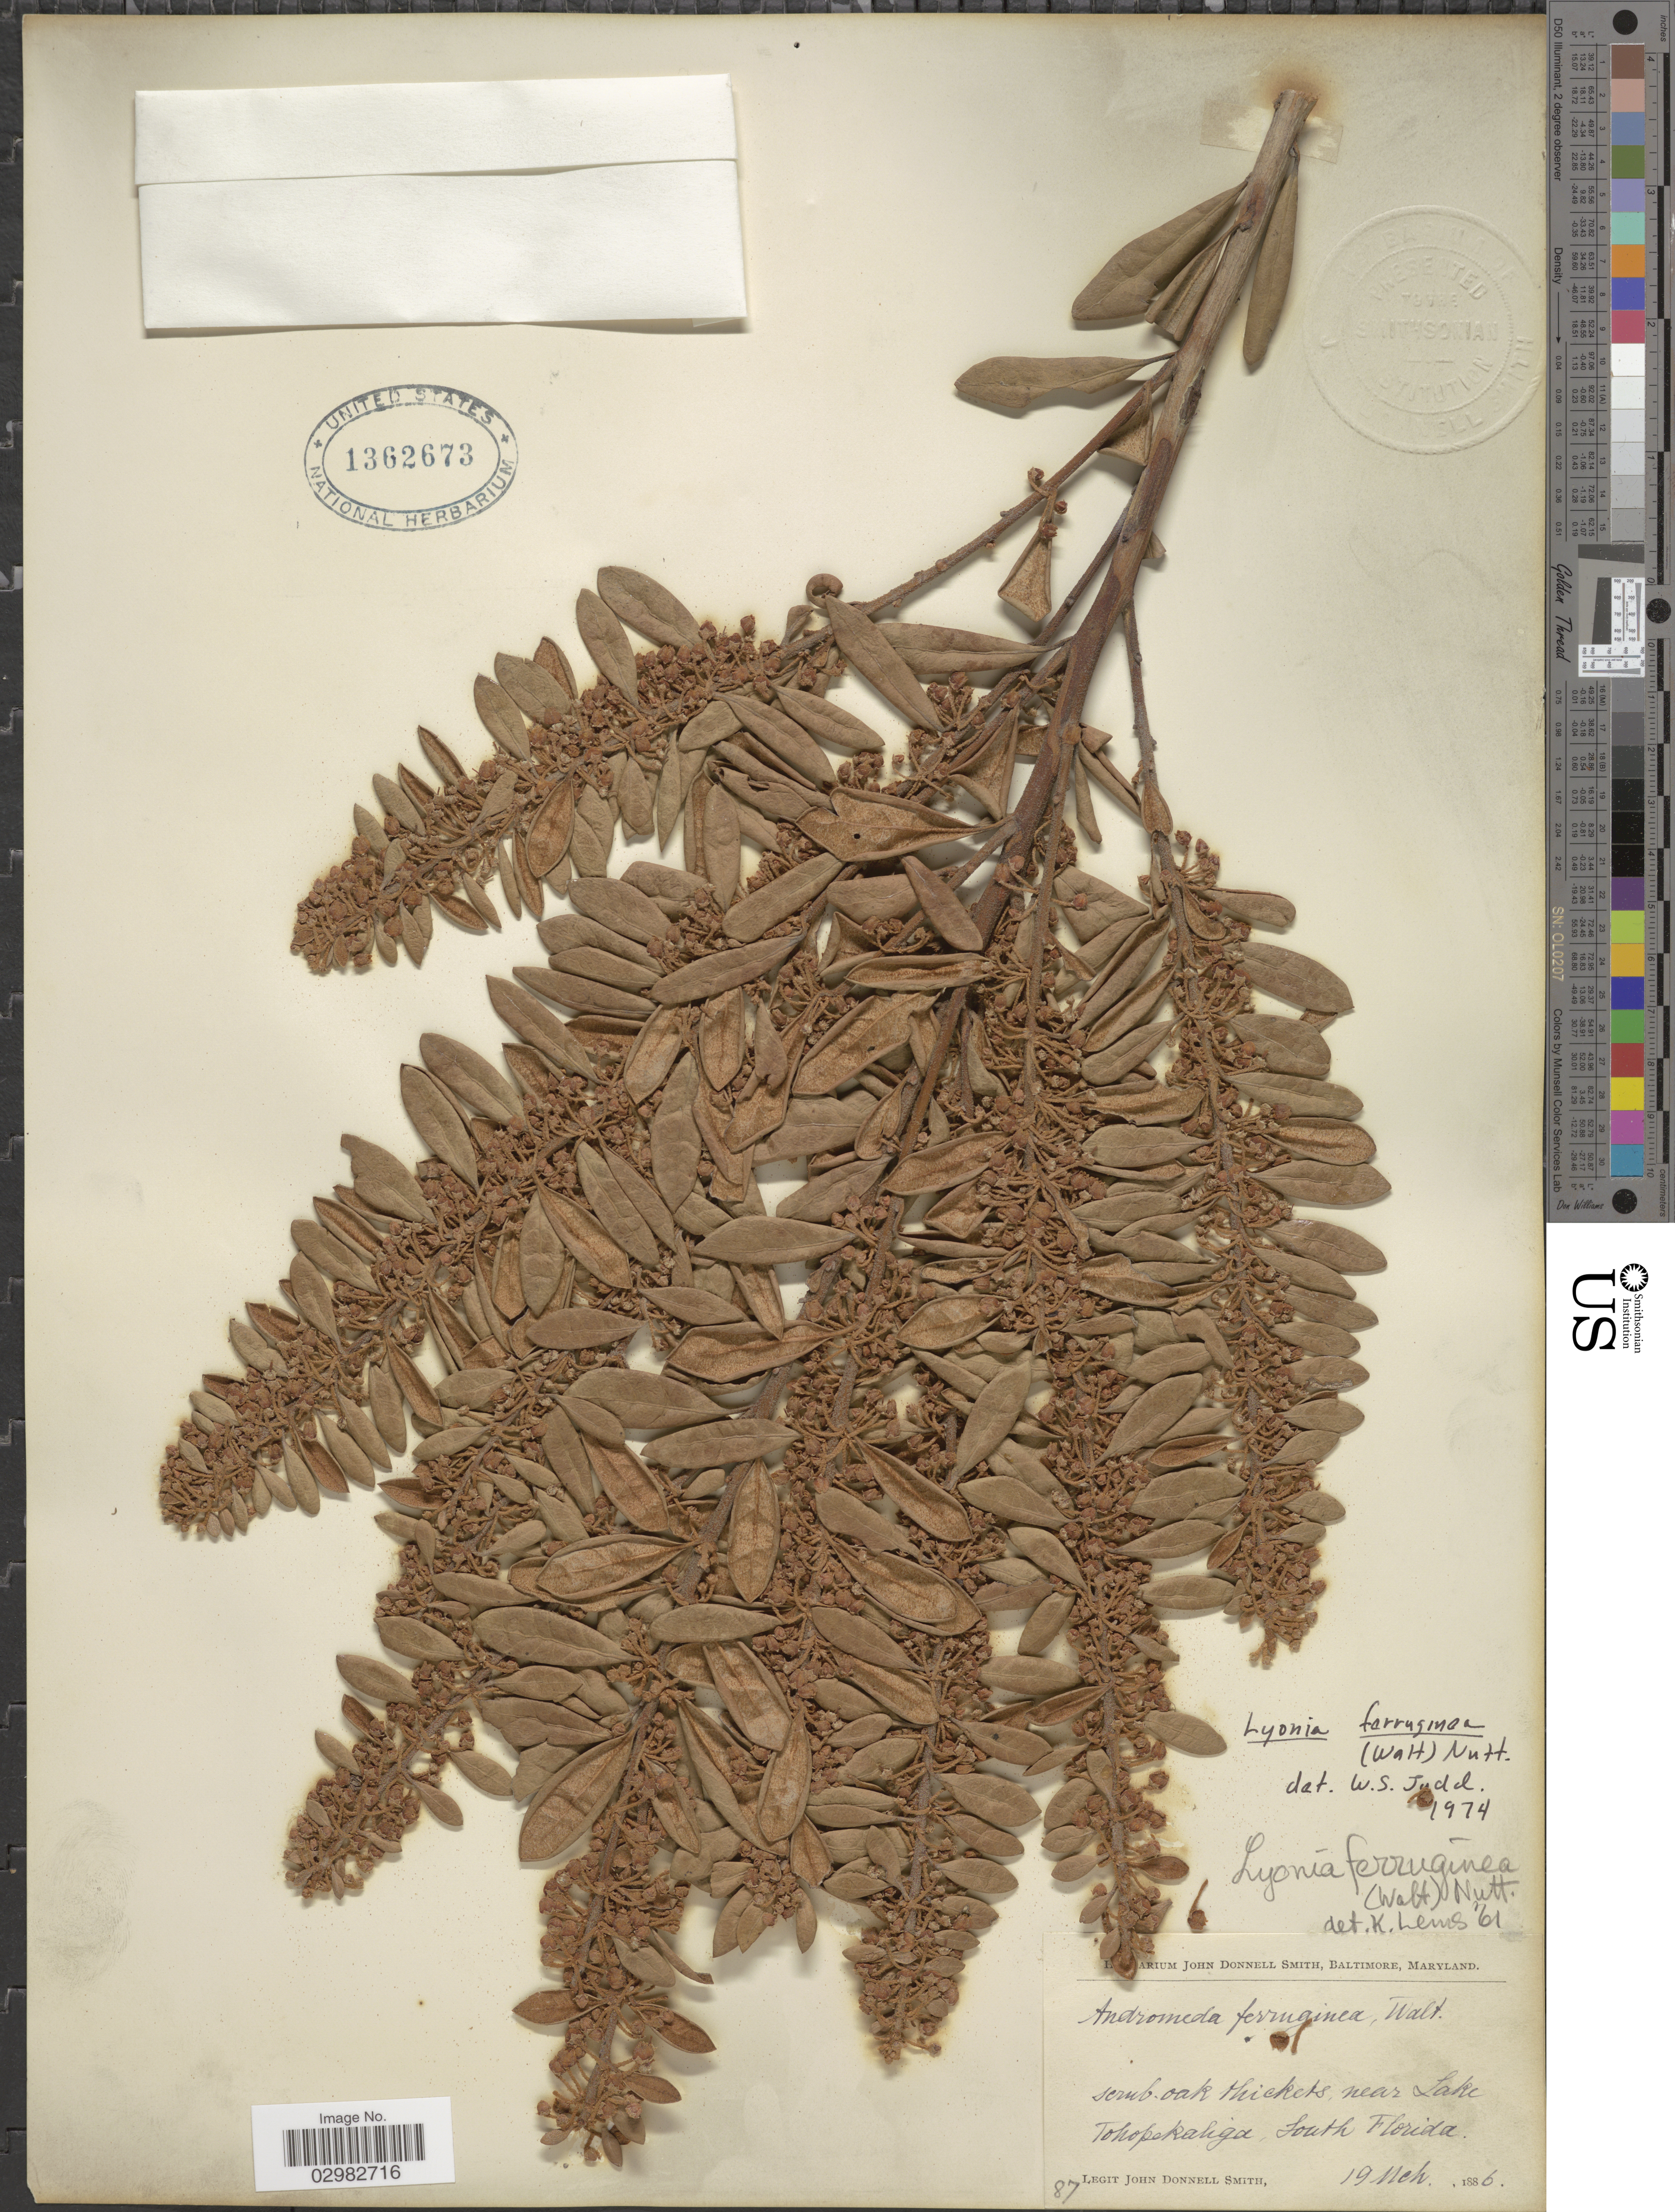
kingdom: Plantae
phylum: Tracheophyta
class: Magnoliopsida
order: Ericales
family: Ericaceae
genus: Lyonia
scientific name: Lyonia ferruginea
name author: (Walter) Nutt.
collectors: J. Donnell Smith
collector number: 87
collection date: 1886-03-19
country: United States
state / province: Florida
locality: Scrub oak thickets near Lake Tohopekakga, South Florida.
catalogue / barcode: US 1362673